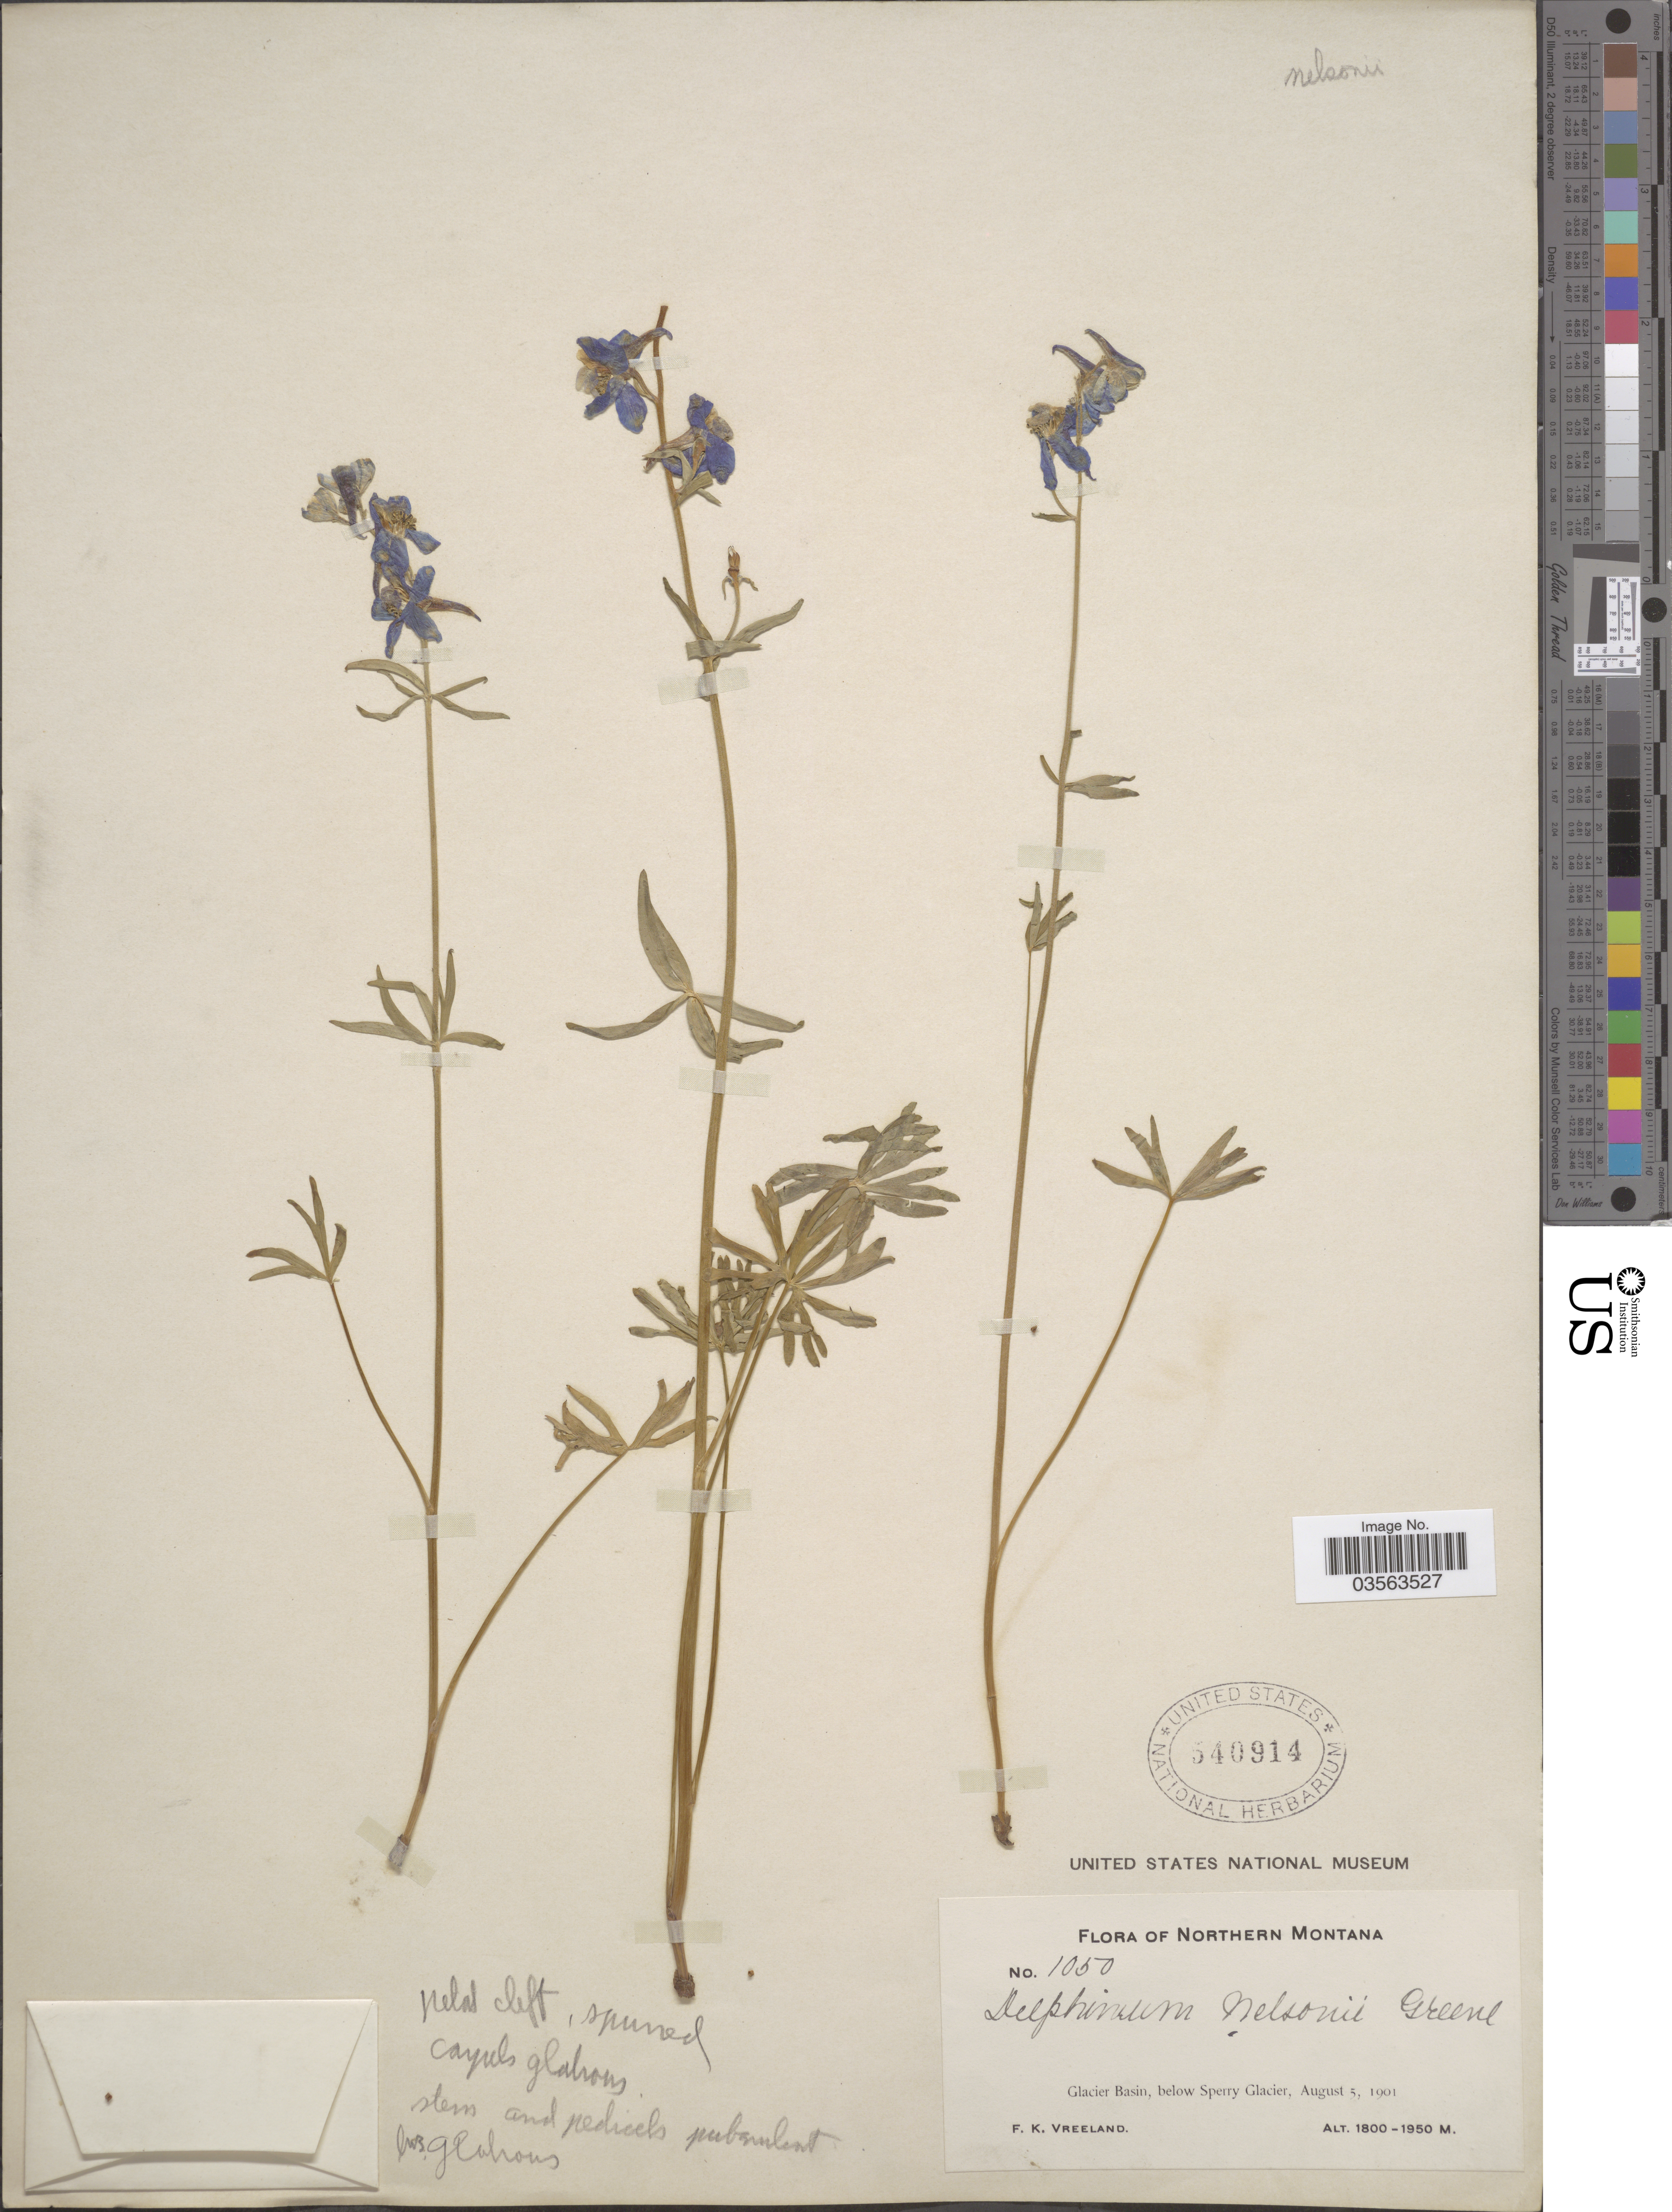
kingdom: Plantae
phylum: Tracheophyta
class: Magnoliopsida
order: Ranunculales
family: Ranunculaceae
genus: Delphinium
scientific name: Delphinium nelsonii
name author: Greene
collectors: F. Vreeland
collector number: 1050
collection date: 1901-08-05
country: United States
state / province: Montana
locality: Northern Montana. Glacier Basin, below Sperry Glacier.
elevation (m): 1800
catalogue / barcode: US 540914